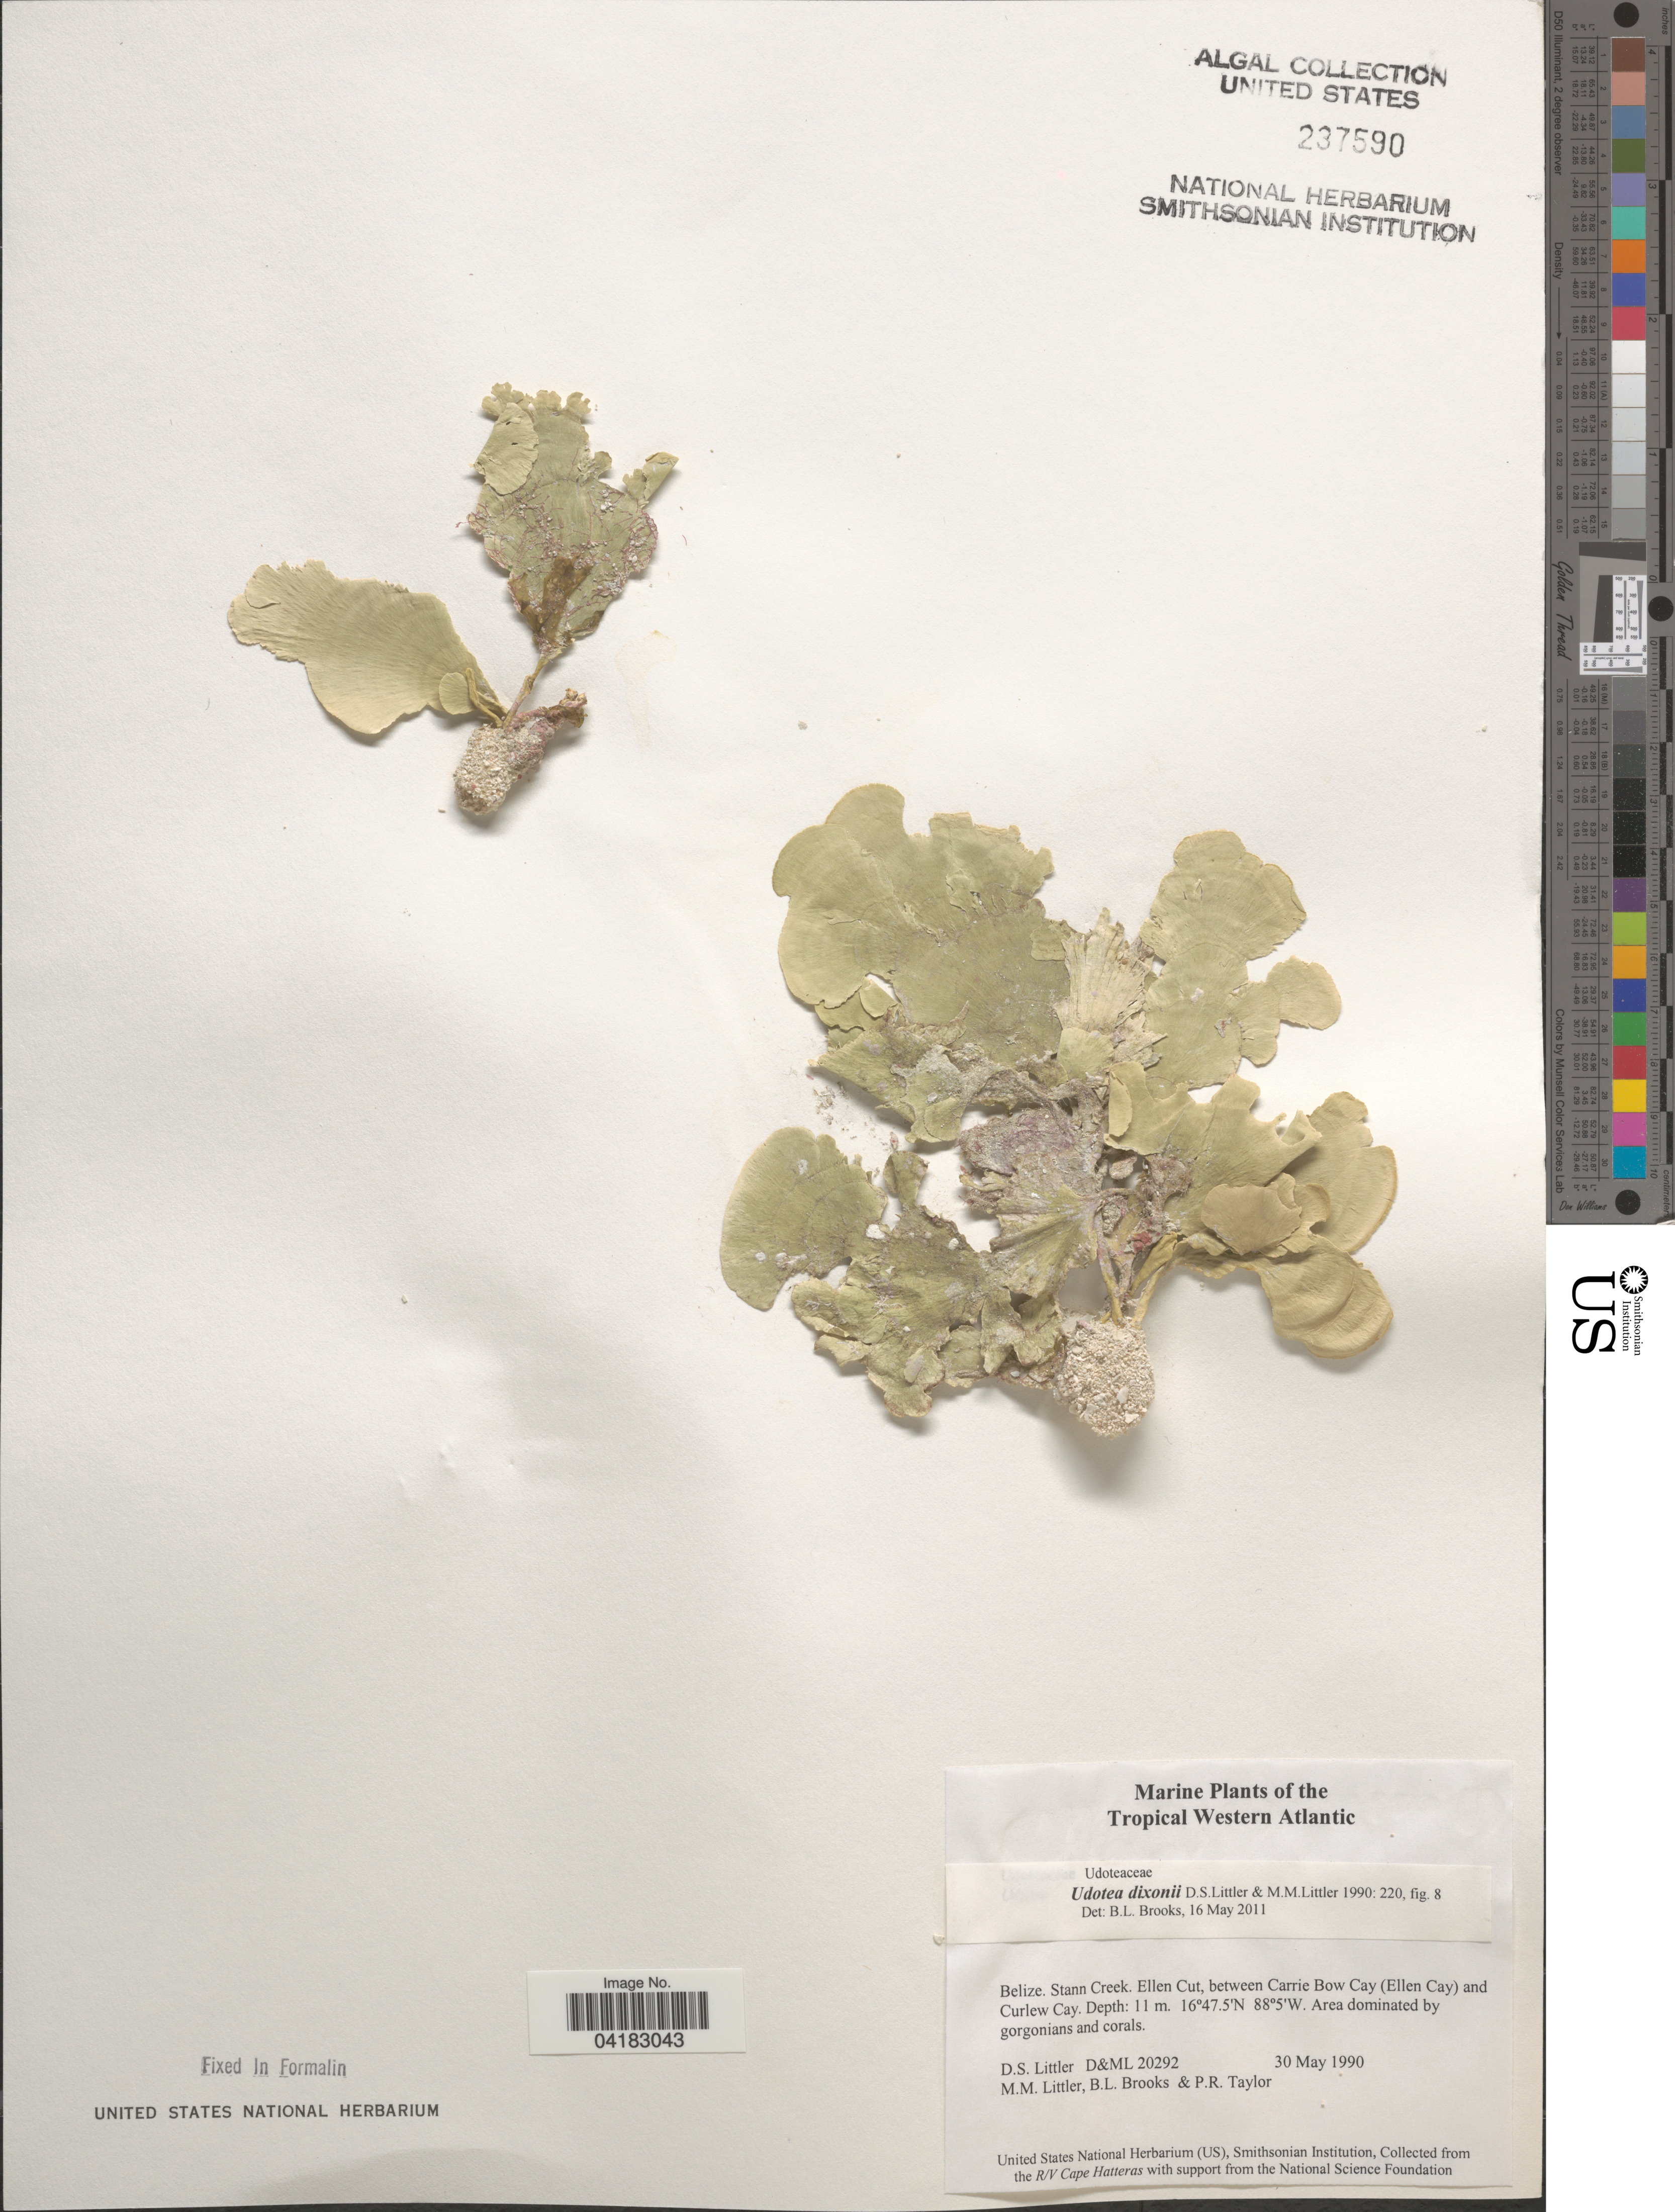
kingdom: Plantae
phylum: Chlorophyta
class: Ulvophyceae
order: Bryopsidales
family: Udoteaceae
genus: Udotea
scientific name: Udotea dixonii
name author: D.S. Littler & Littler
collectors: D. S. Littler, B. Brooks & P. R. Taylor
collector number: D&ML20292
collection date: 1990-05-30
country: Belize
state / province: Stann Creek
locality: Tropical Western Atlantic. Ellen Cut, between Carrie Bow Cay (Ellen Cay) and Curlew Cay.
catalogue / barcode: US 237590